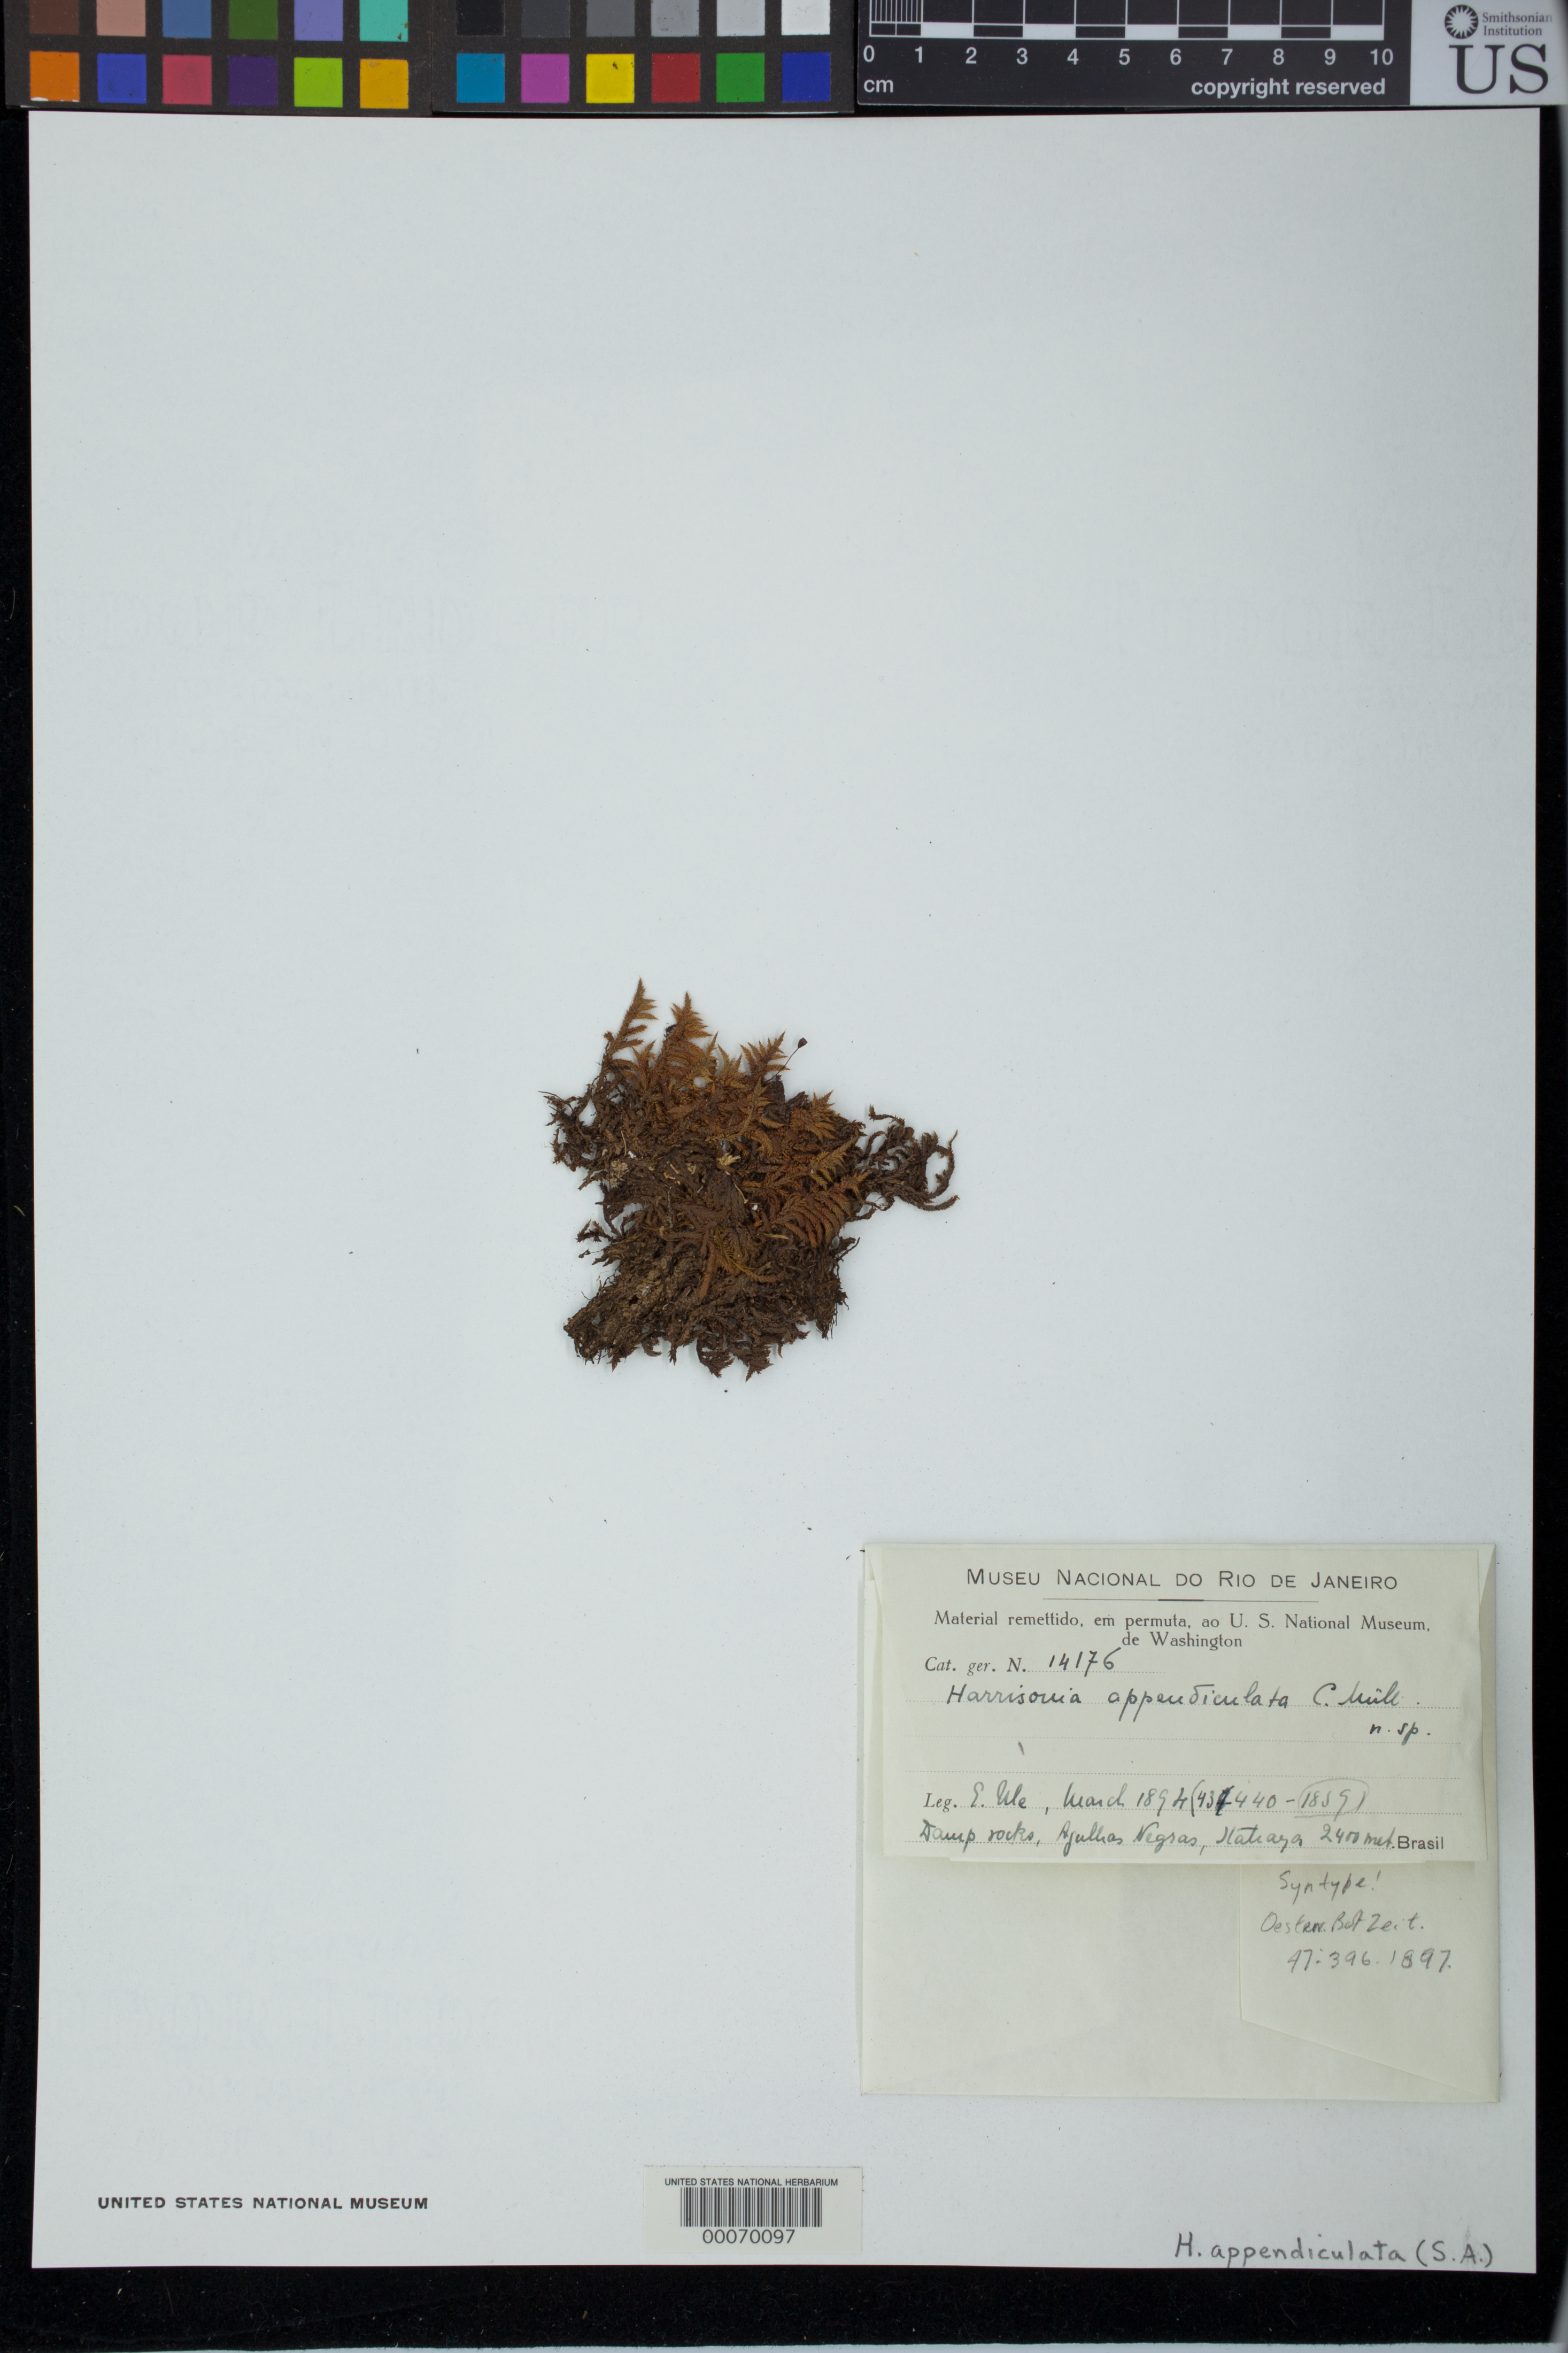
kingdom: Plantae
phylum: Bryophyta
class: Bryopsida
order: Hedwigiales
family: Hedwigiaceae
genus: Harrisonia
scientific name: Harrisonia appendiculata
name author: Müll. Hal.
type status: Syntype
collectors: E. H. Ule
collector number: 437-440-1859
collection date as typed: Mar 1894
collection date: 1894-03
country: Brazil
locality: Aguallios Negras, Matraya.